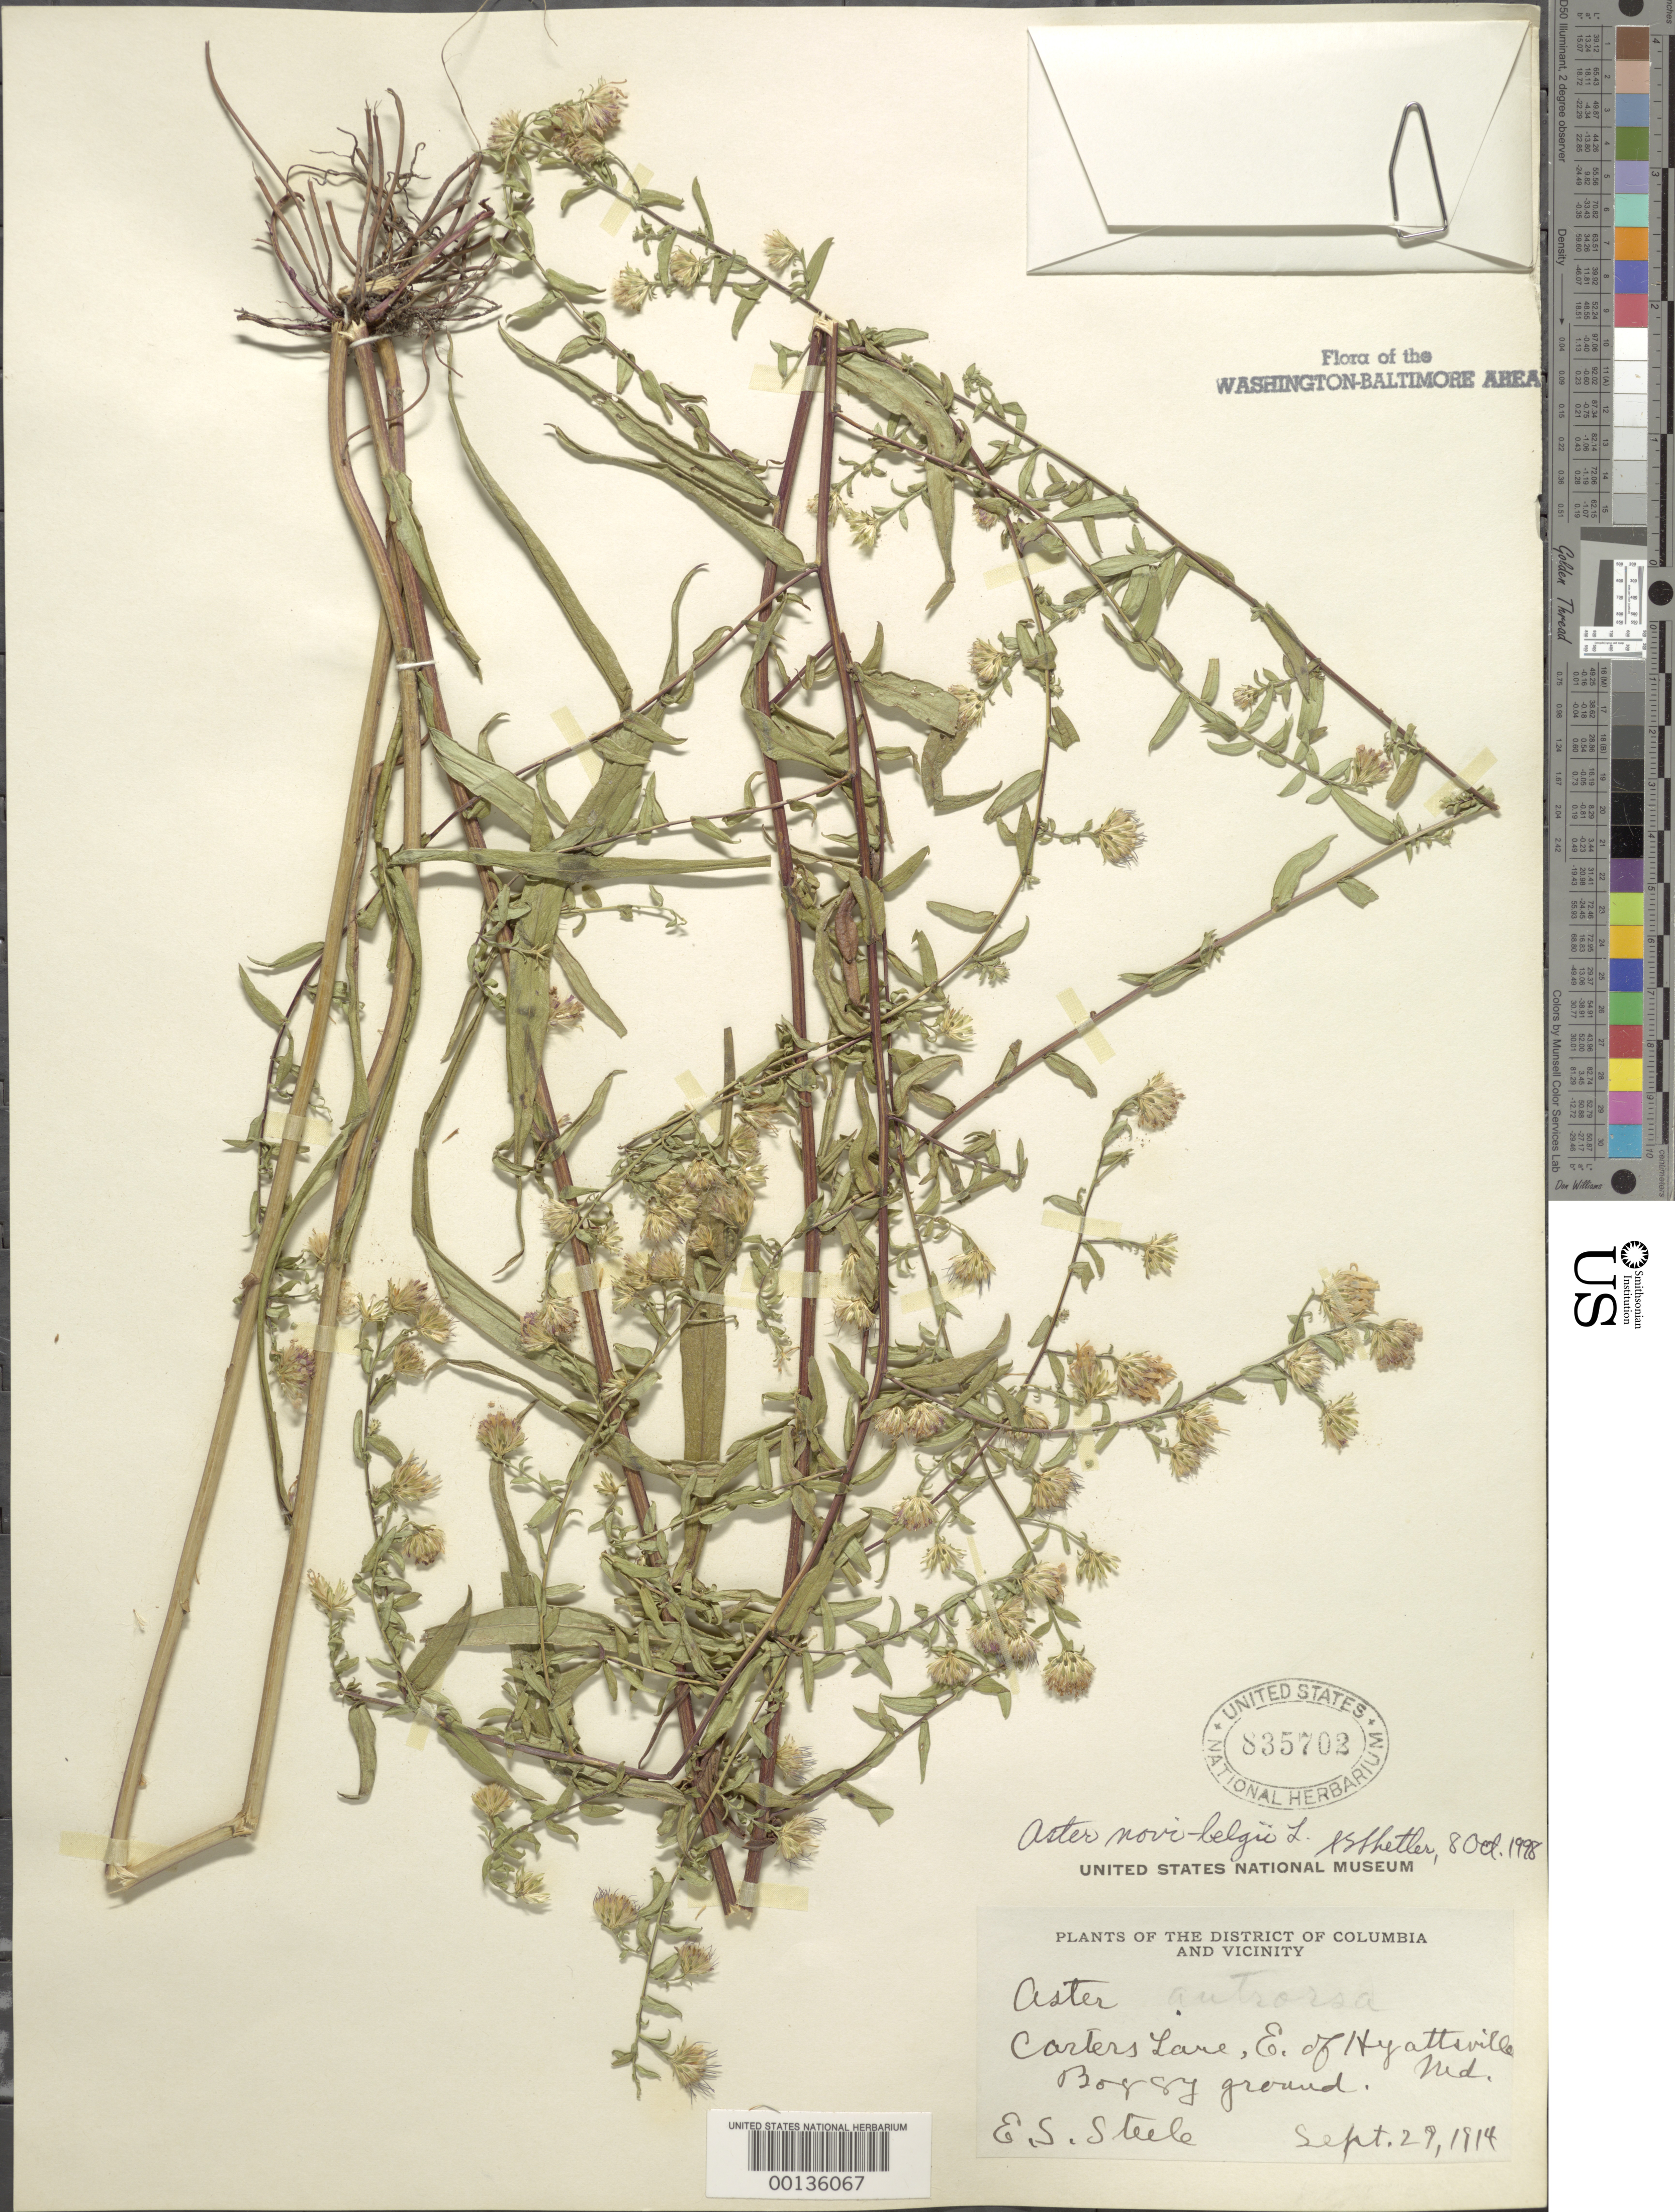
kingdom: Plantae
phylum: Tracheophyta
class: Magnoliopsida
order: Asterales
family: Asteraceae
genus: Symphyotrichum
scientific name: Symphyotrichum novi-belgii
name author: (L.) G.L. Nesom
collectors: E. Steele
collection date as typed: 29 Sep 1914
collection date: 1914-09-29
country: United States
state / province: Maryland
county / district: Prince George's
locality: Carters Lane east of Hyattsville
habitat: Boggy ground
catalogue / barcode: US 835702